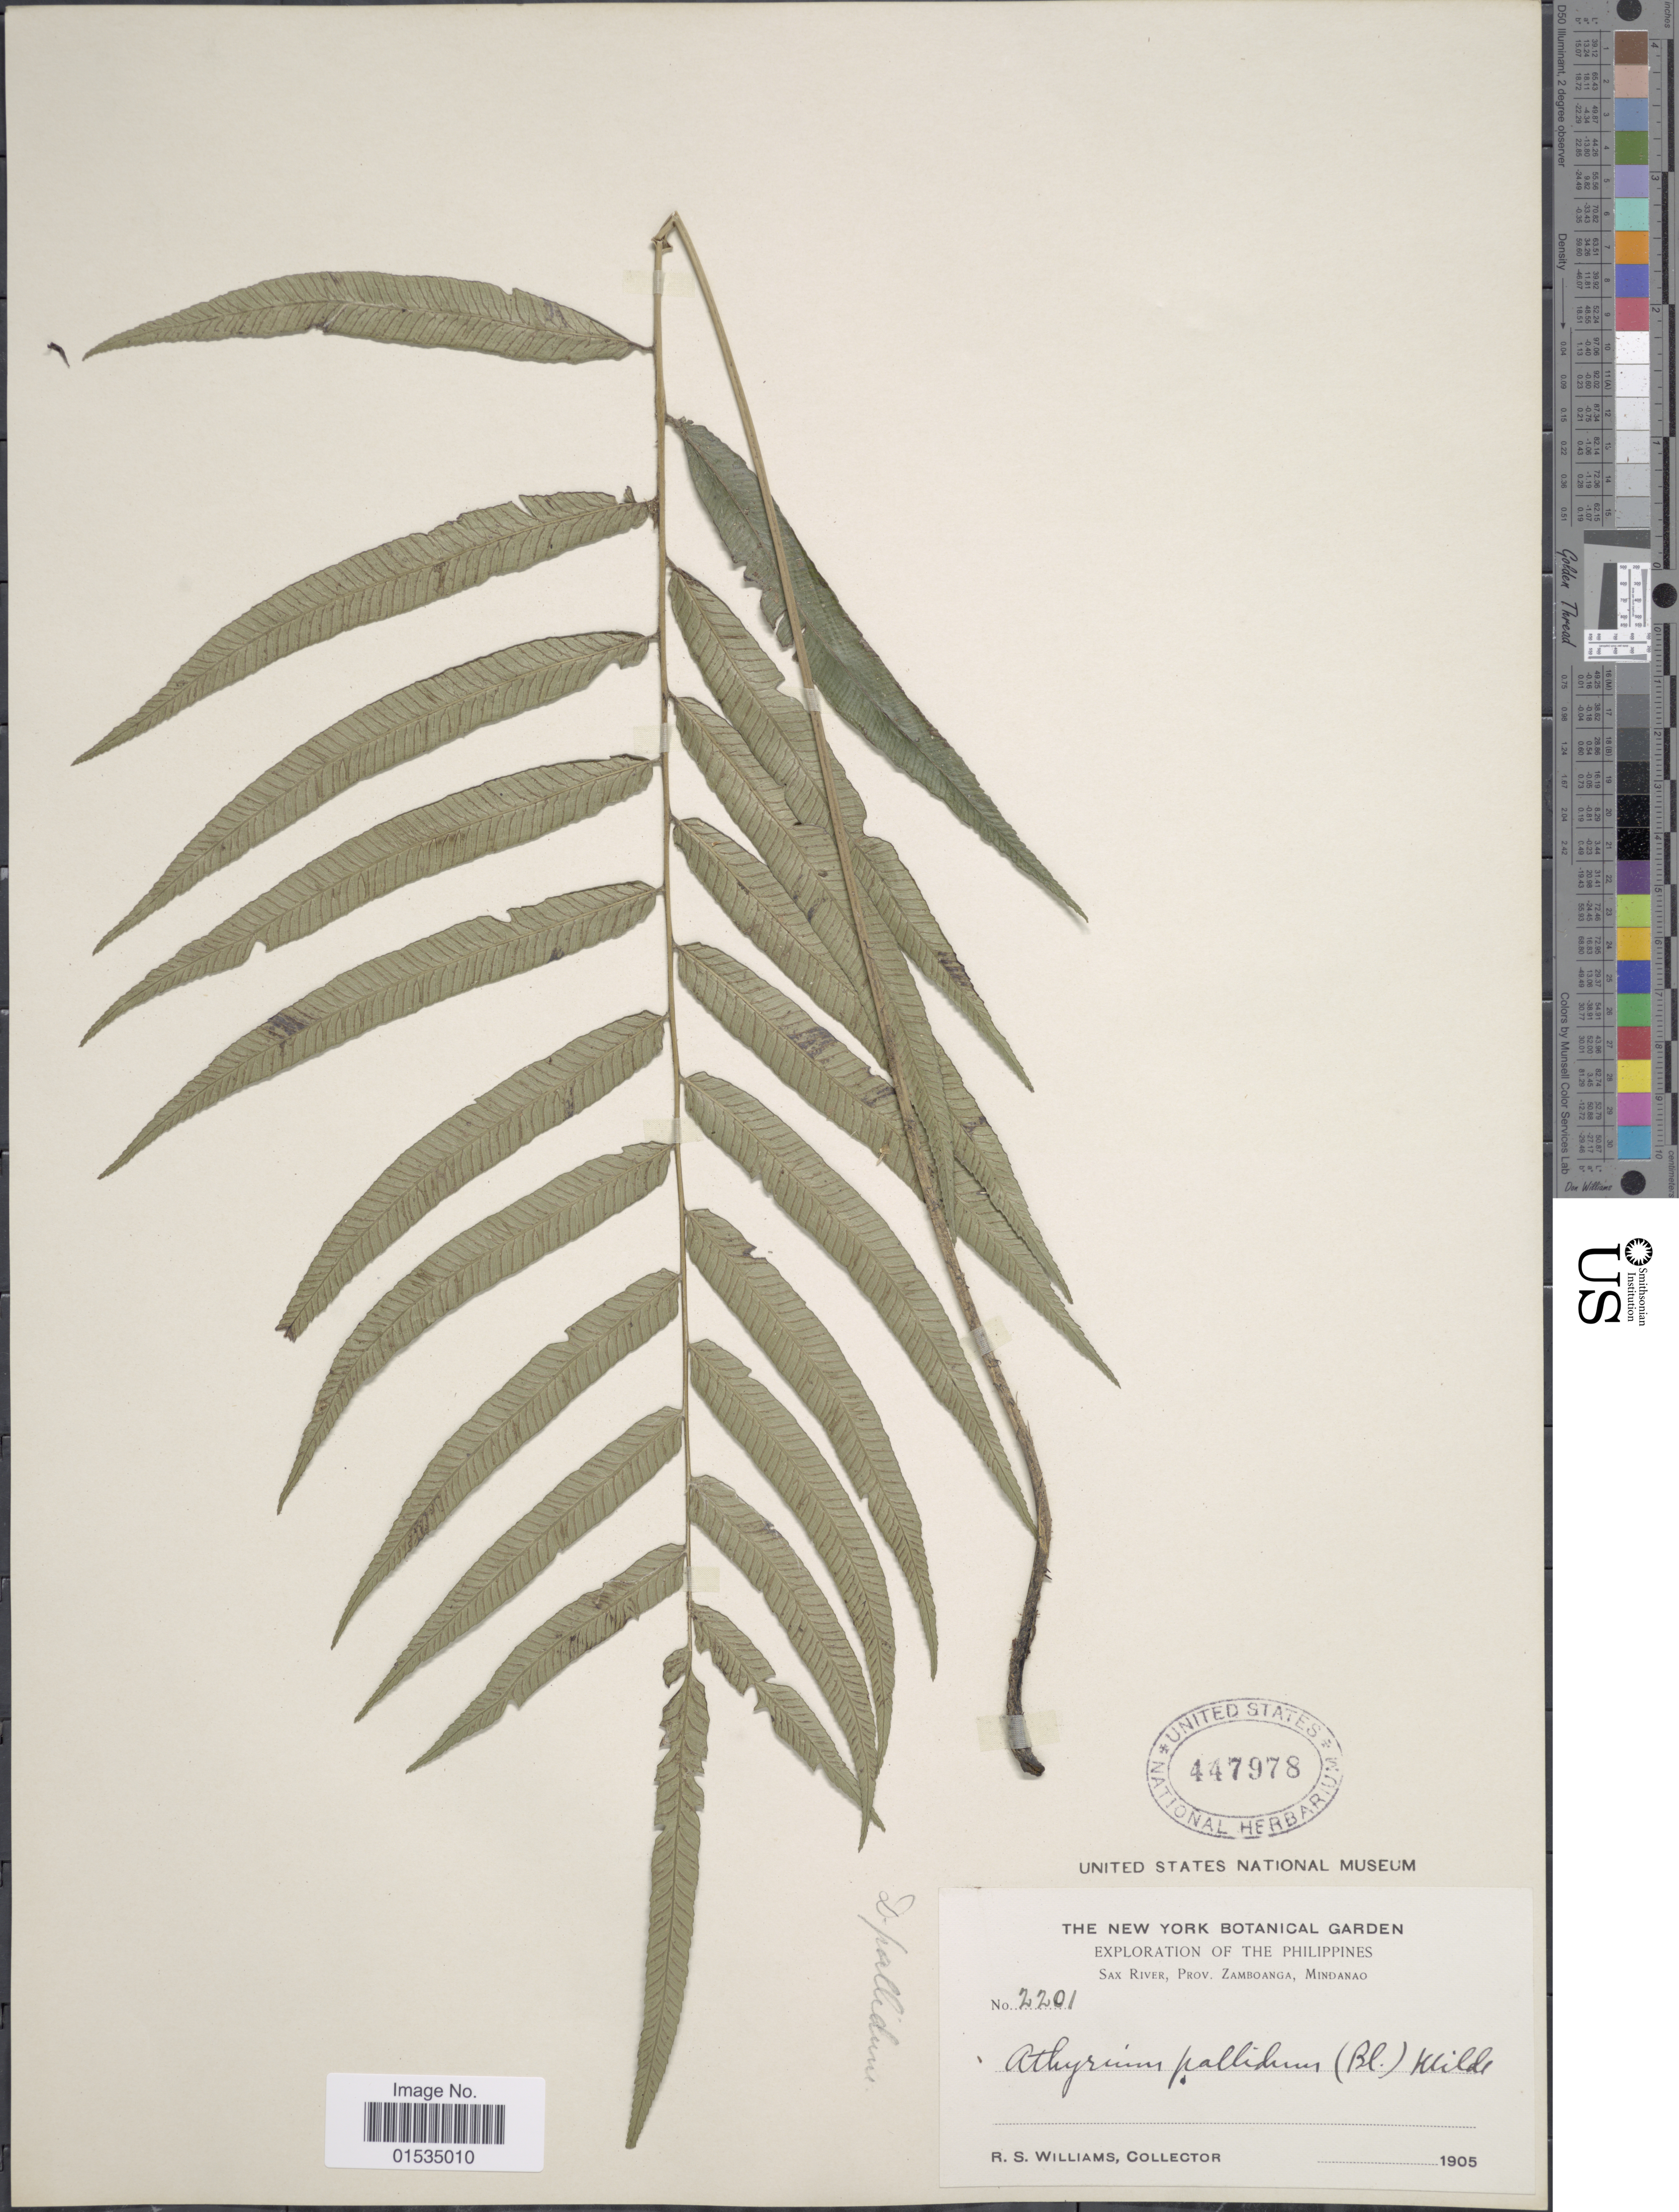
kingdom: Plantae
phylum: Tracheophyta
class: Polypodiopsida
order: Polypodiales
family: Athyriaceae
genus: Diplazium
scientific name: Diplazium pallidum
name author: (Blume) T. Moore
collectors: R. S. Williams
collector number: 2201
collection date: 1905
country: Philippines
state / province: Zamboanga Peninsula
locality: Sax River, Prov. Zamboanga, Mindanao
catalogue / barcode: US 447978